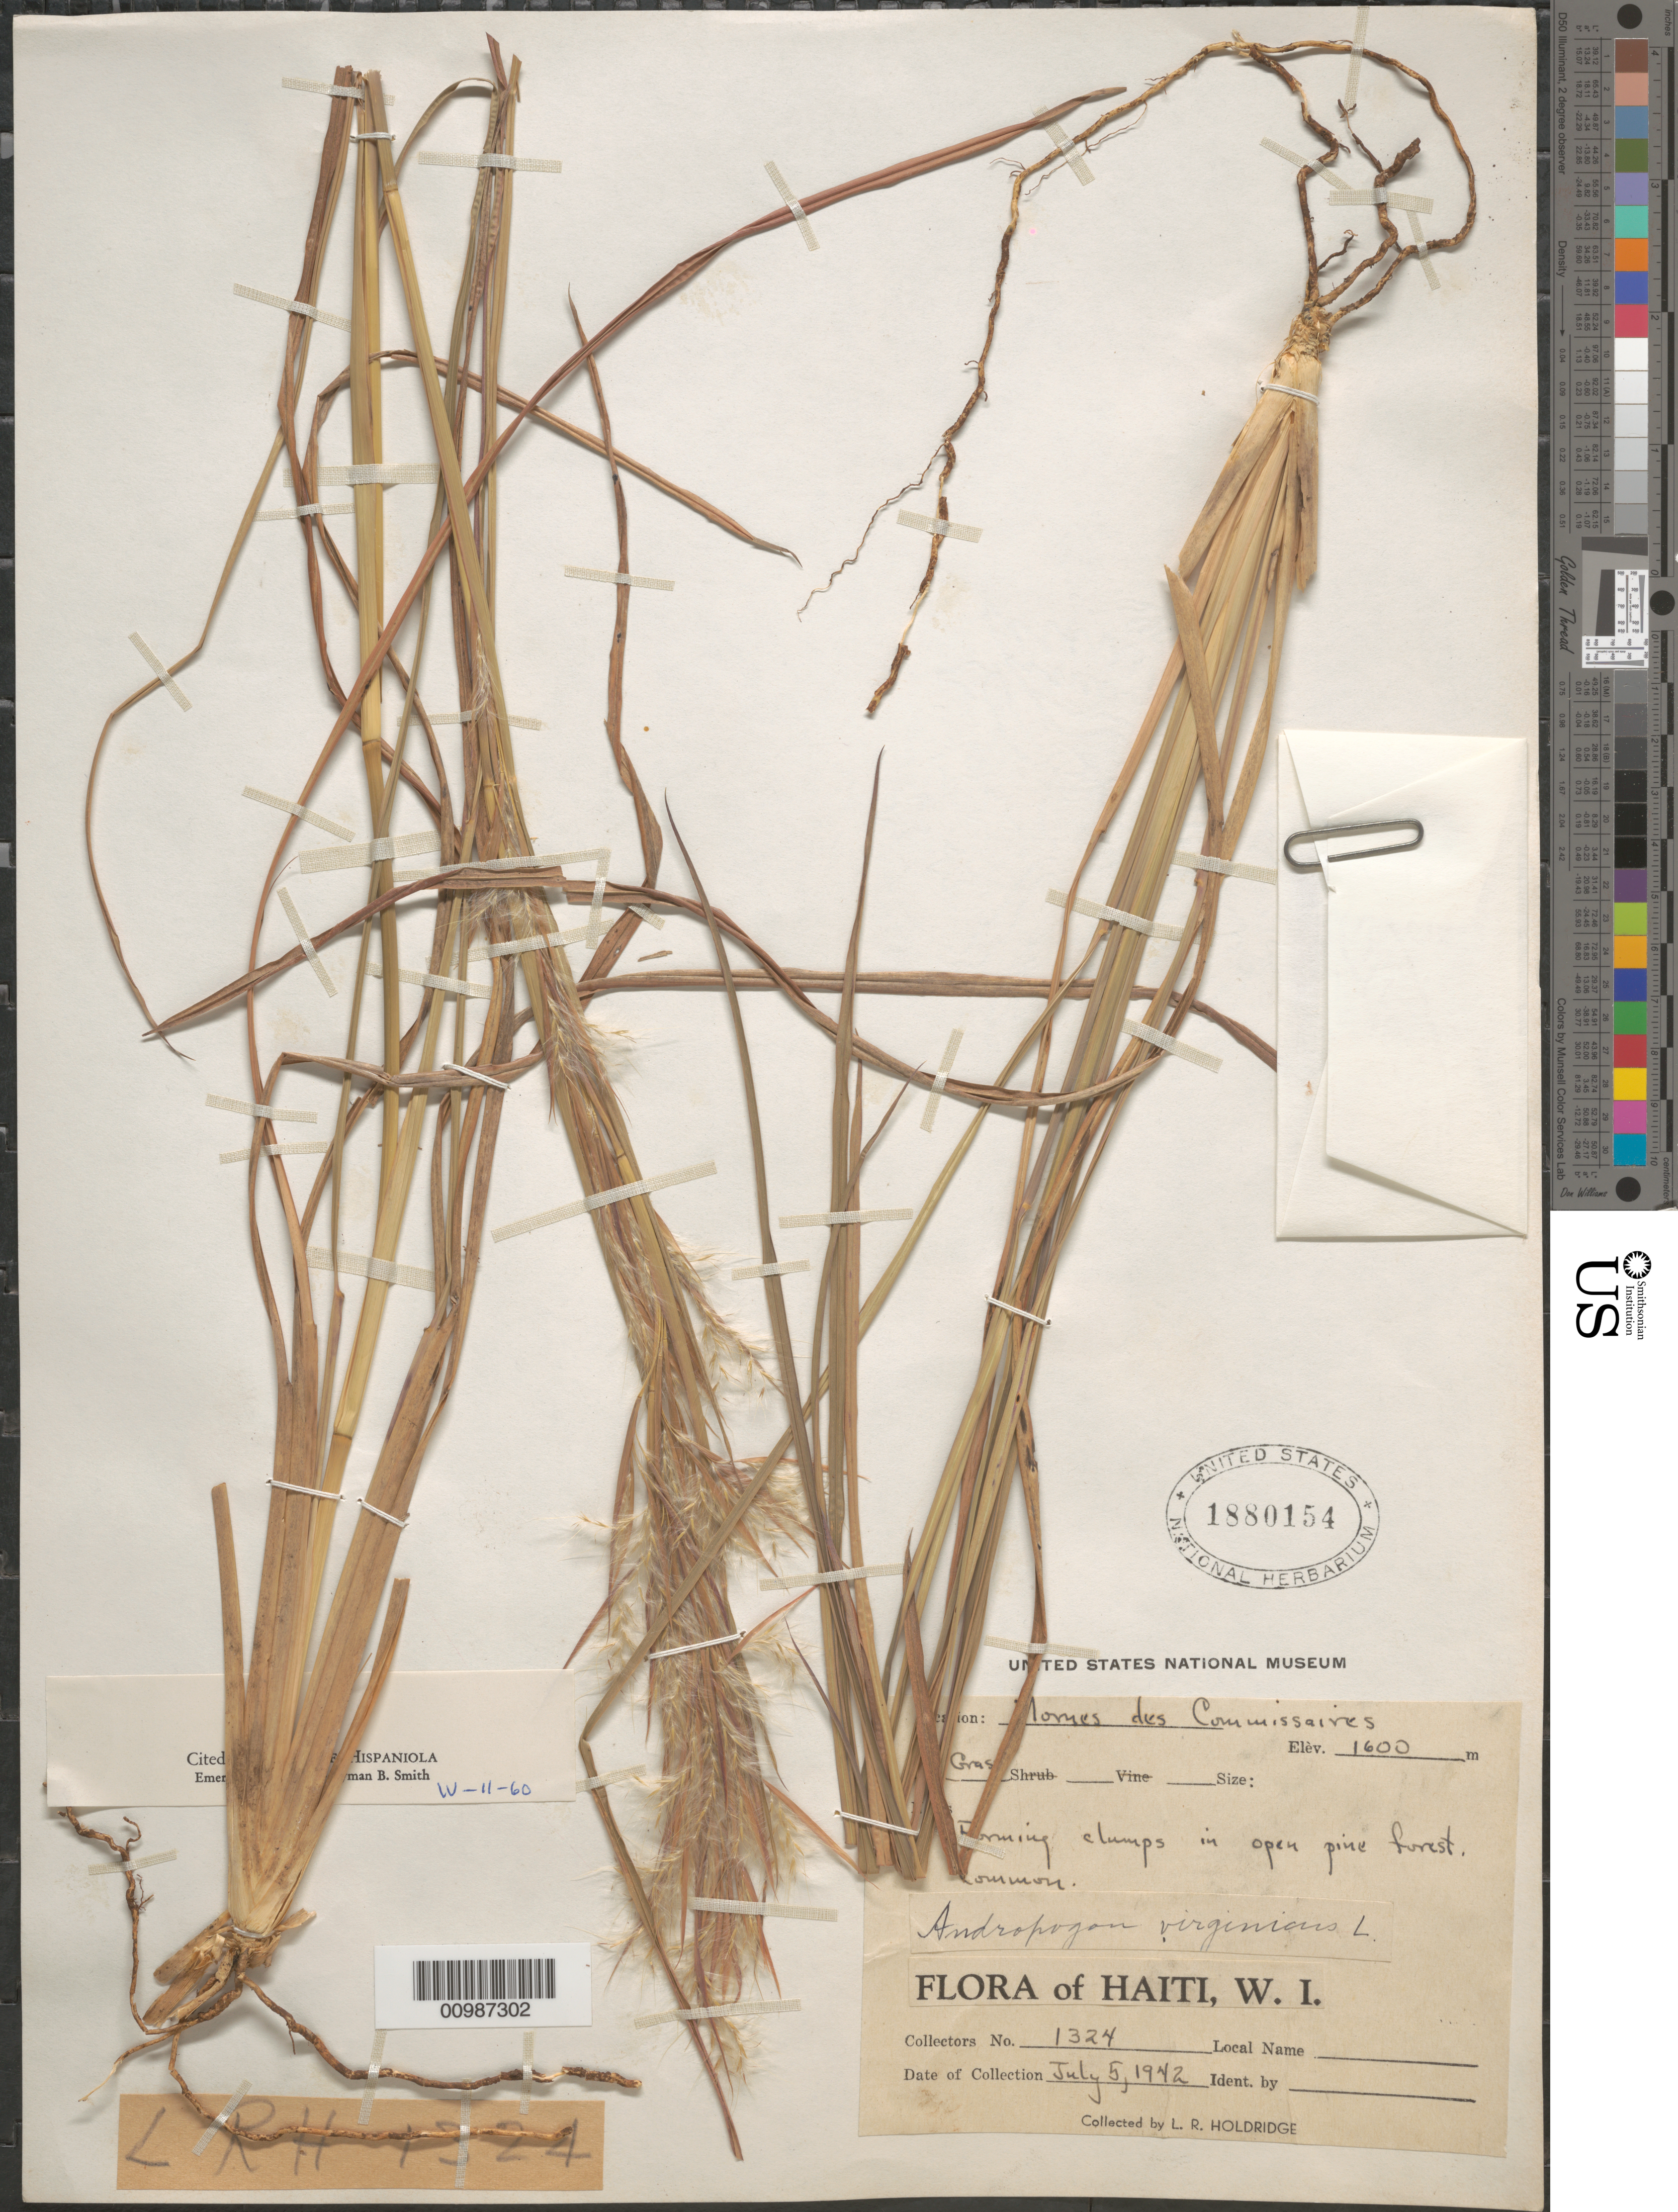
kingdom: Plantae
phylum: Tracheophyta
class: Liliopsida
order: Poales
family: Poaceae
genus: Andropogon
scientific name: Andropogon virginicus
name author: L.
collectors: L. Holdridge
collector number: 1324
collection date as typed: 05 Jul 1942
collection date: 1942-07-05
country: Haiti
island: Hispaniola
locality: Massif de la Pelle, Morne des Commissaires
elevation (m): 1600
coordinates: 0 N, 0 E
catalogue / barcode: US 1880154